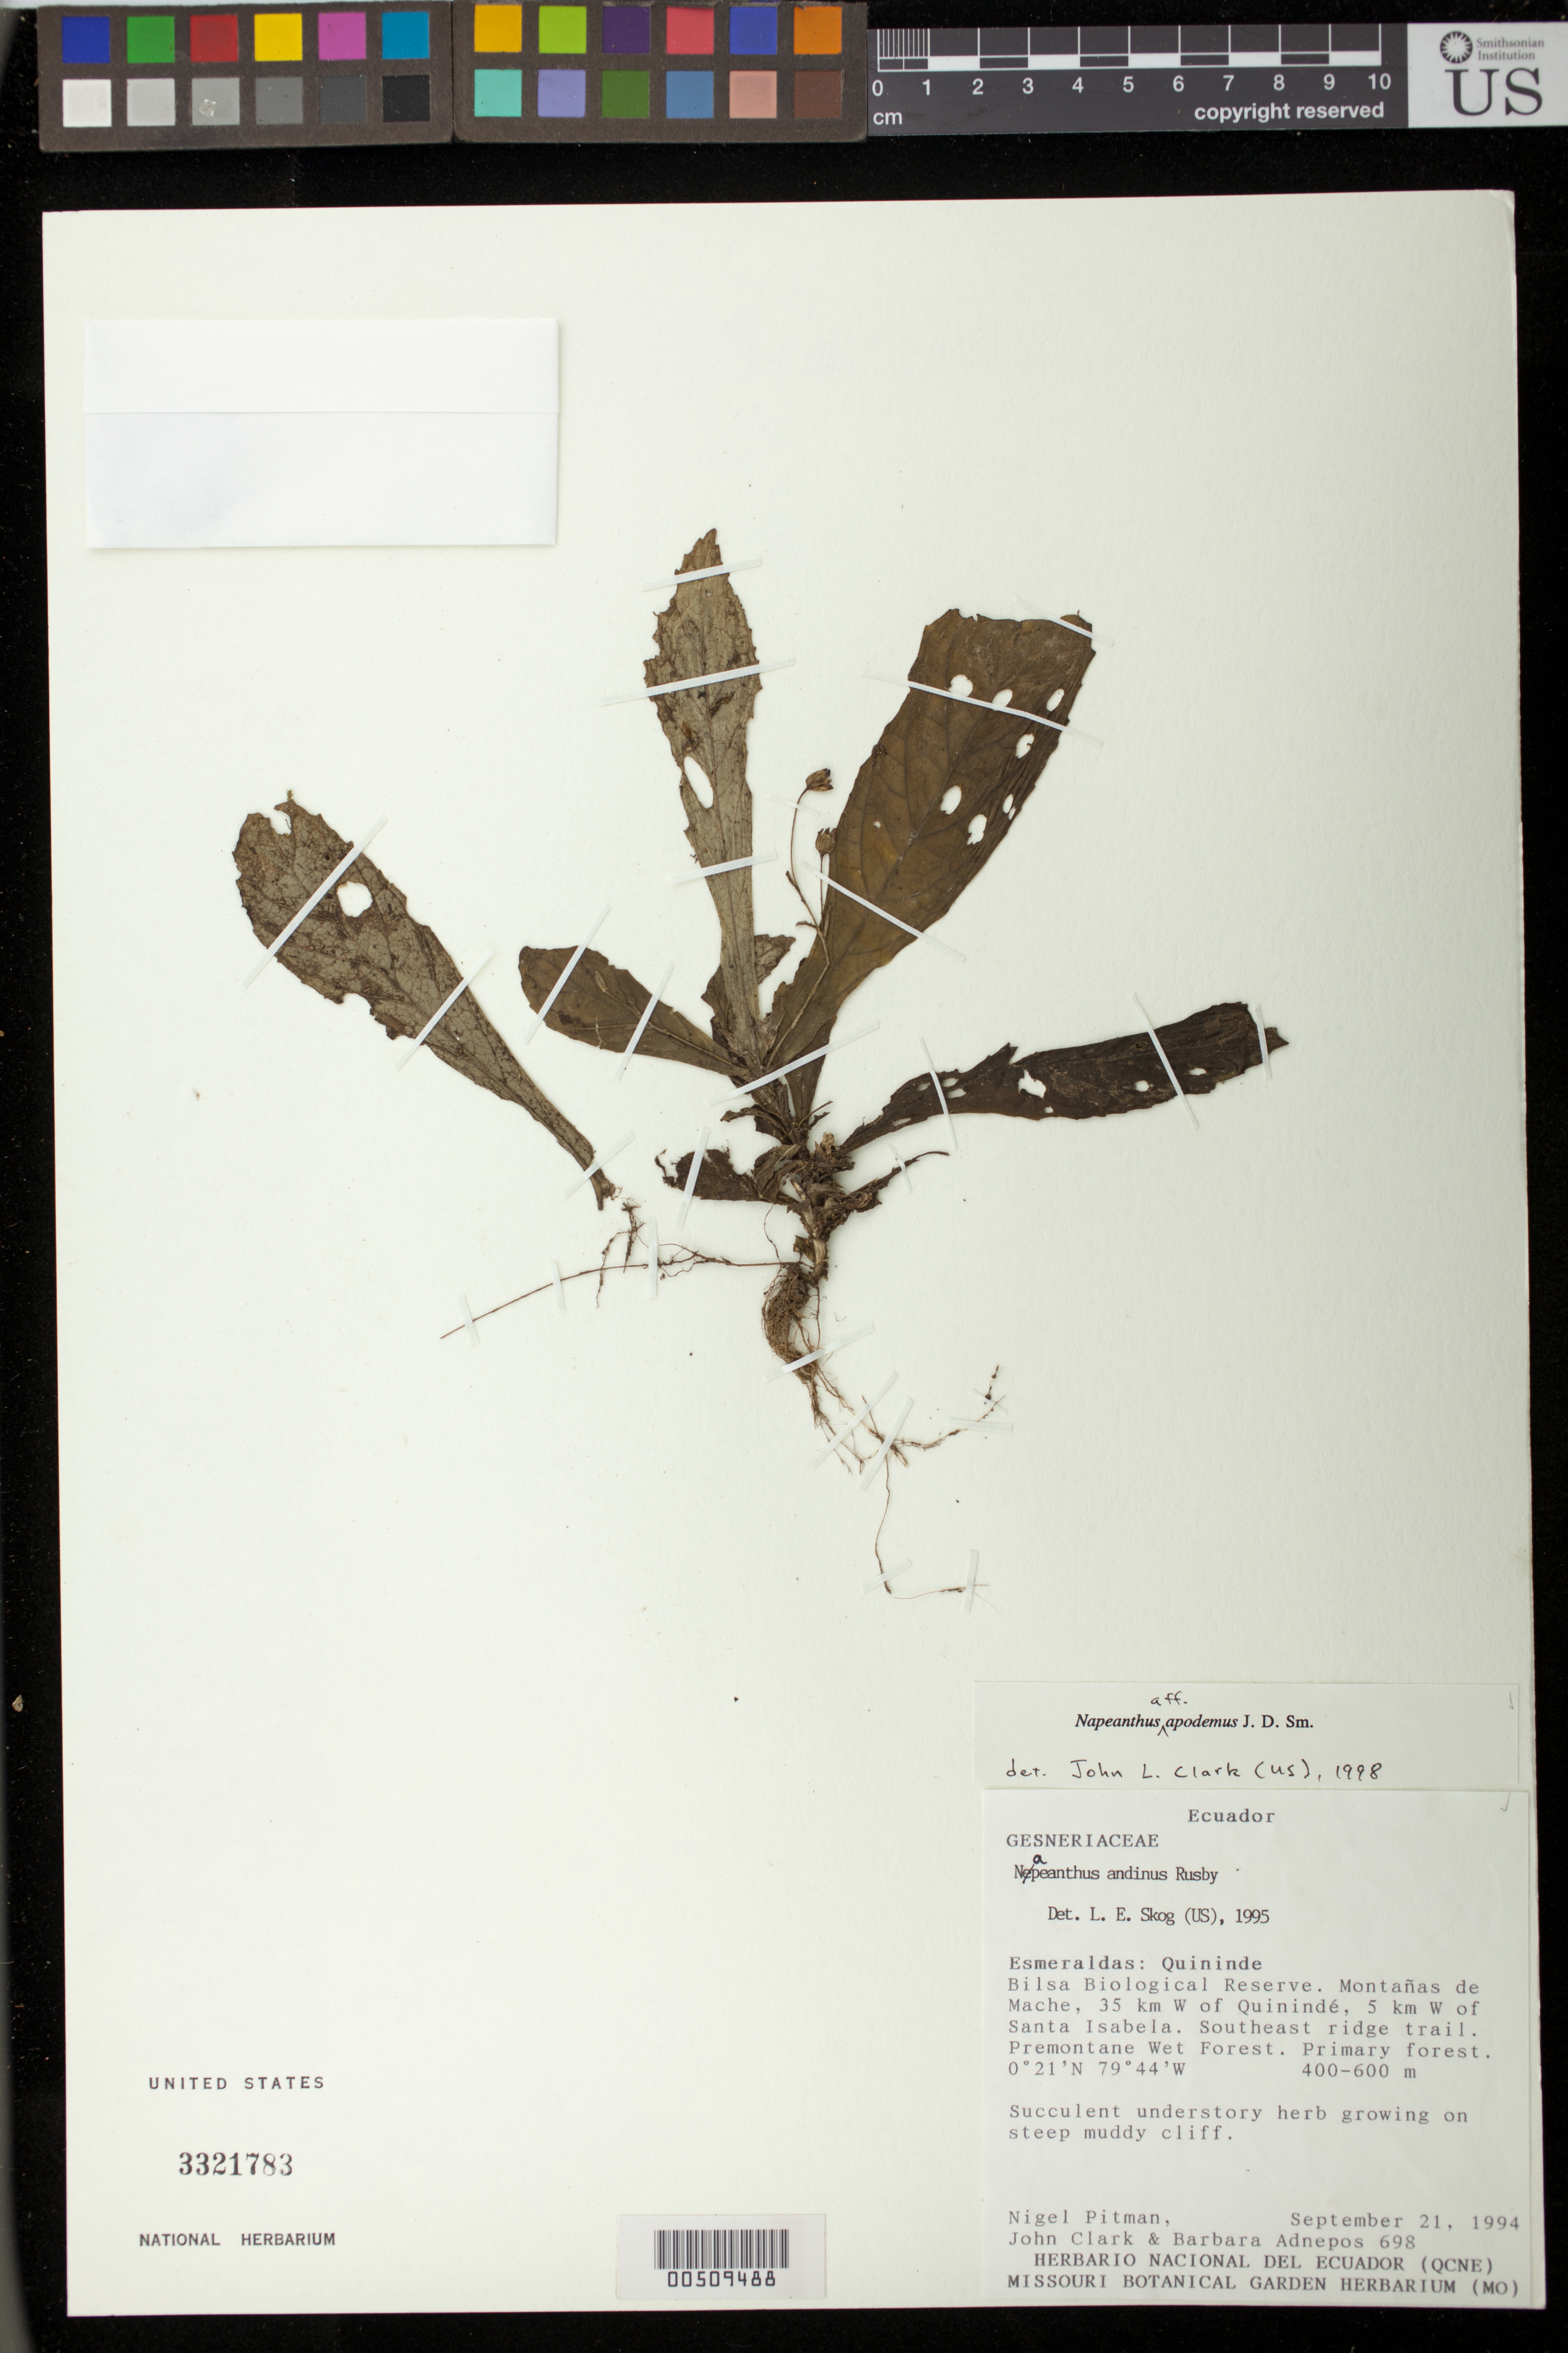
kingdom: Plantae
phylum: Tracheophyta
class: Magnoliopsida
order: Lamiales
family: Gesneriaceae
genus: Napeanthus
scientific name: Napeanthus apodemus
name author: Donn. Sm.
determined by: Skog, Laurence E.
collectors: N. Pitman, J. L. Clark & B. Adnepos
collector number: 698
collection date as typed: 21 Sep 1994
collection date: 1994-09-21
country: Ecuador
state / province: Esmeraldas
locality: Quininde, Bilsa Biological Station, Montañas de Mache, 35 km W of Quinindé, 5 km W of Santa Isabela; SE ridge trail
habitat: Premontane wet forest, primary forest; growing on steep muddy cliff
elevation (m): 400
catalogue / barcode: US 3321783